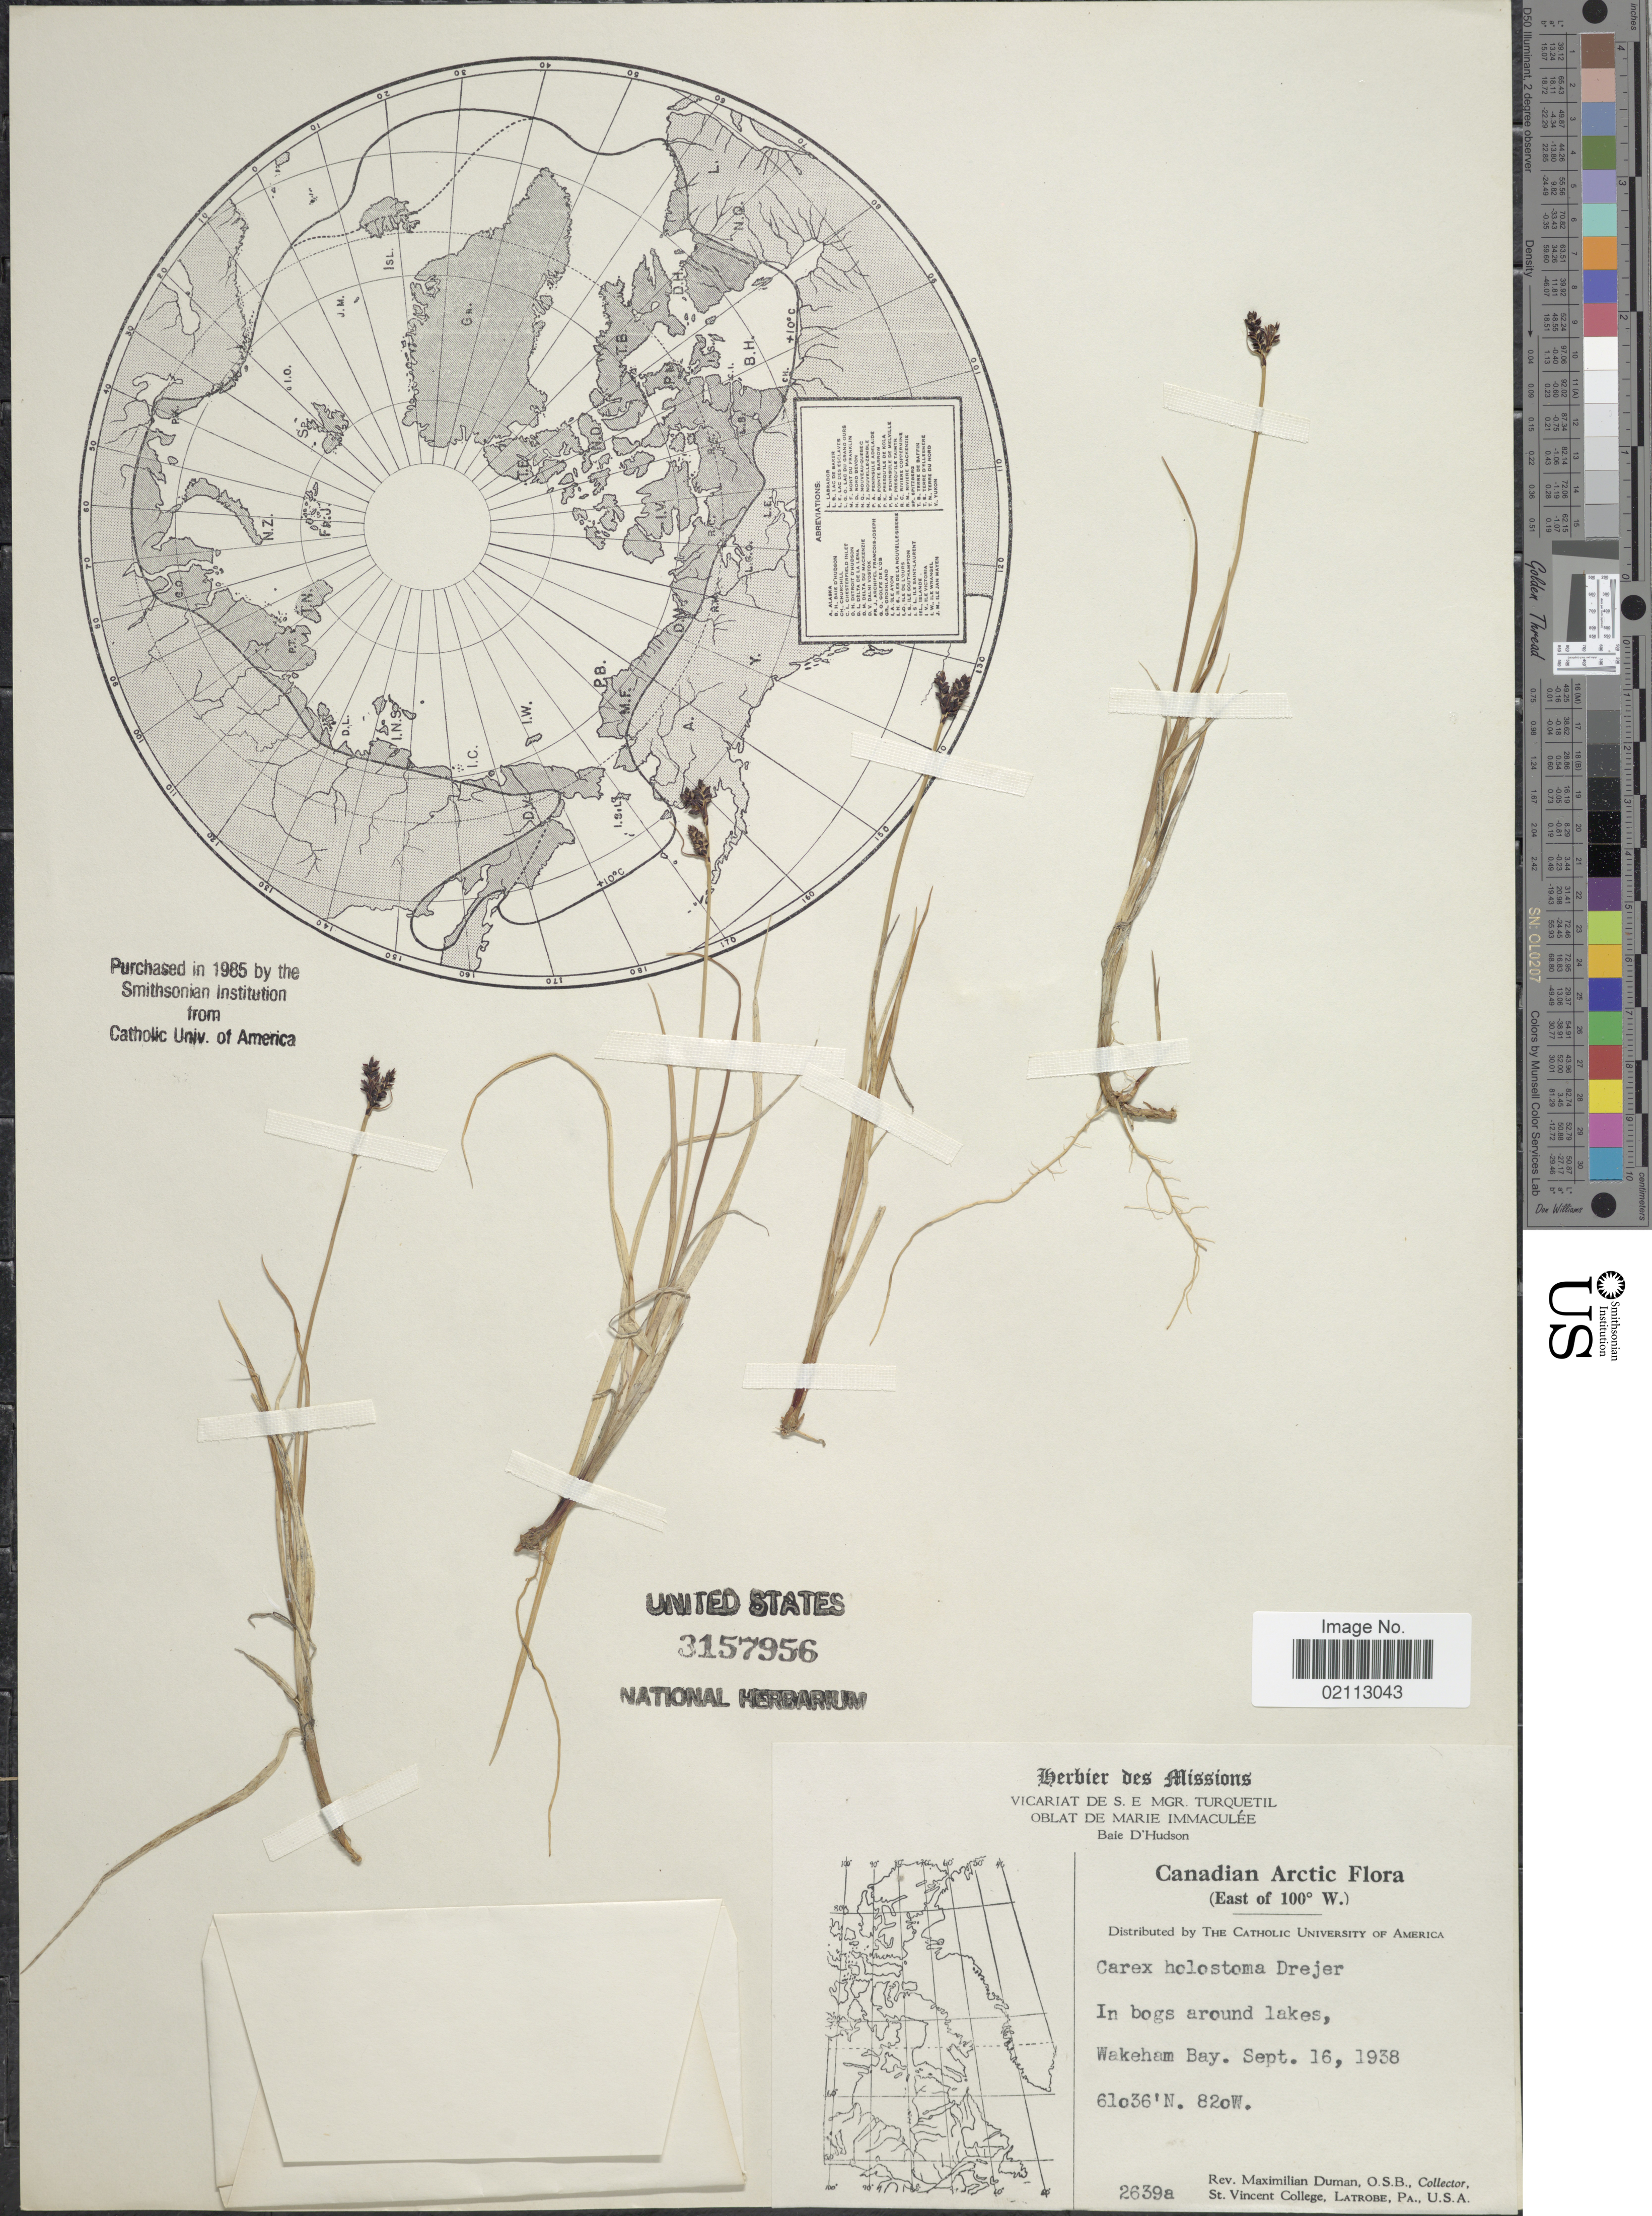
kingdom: Plantae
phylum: Tracheophyta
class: Liliopsida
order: Poales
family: Cyperaceae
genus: Carex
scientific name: Carex holostoma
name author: Drejer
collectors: M. Duman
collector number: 2639a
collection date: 1938-09-16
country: Canada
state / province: Quebec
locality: Canadian Arctic (East of 100º W.) In bogs around lakes, Wakeham Bay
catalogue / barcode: US 3157956